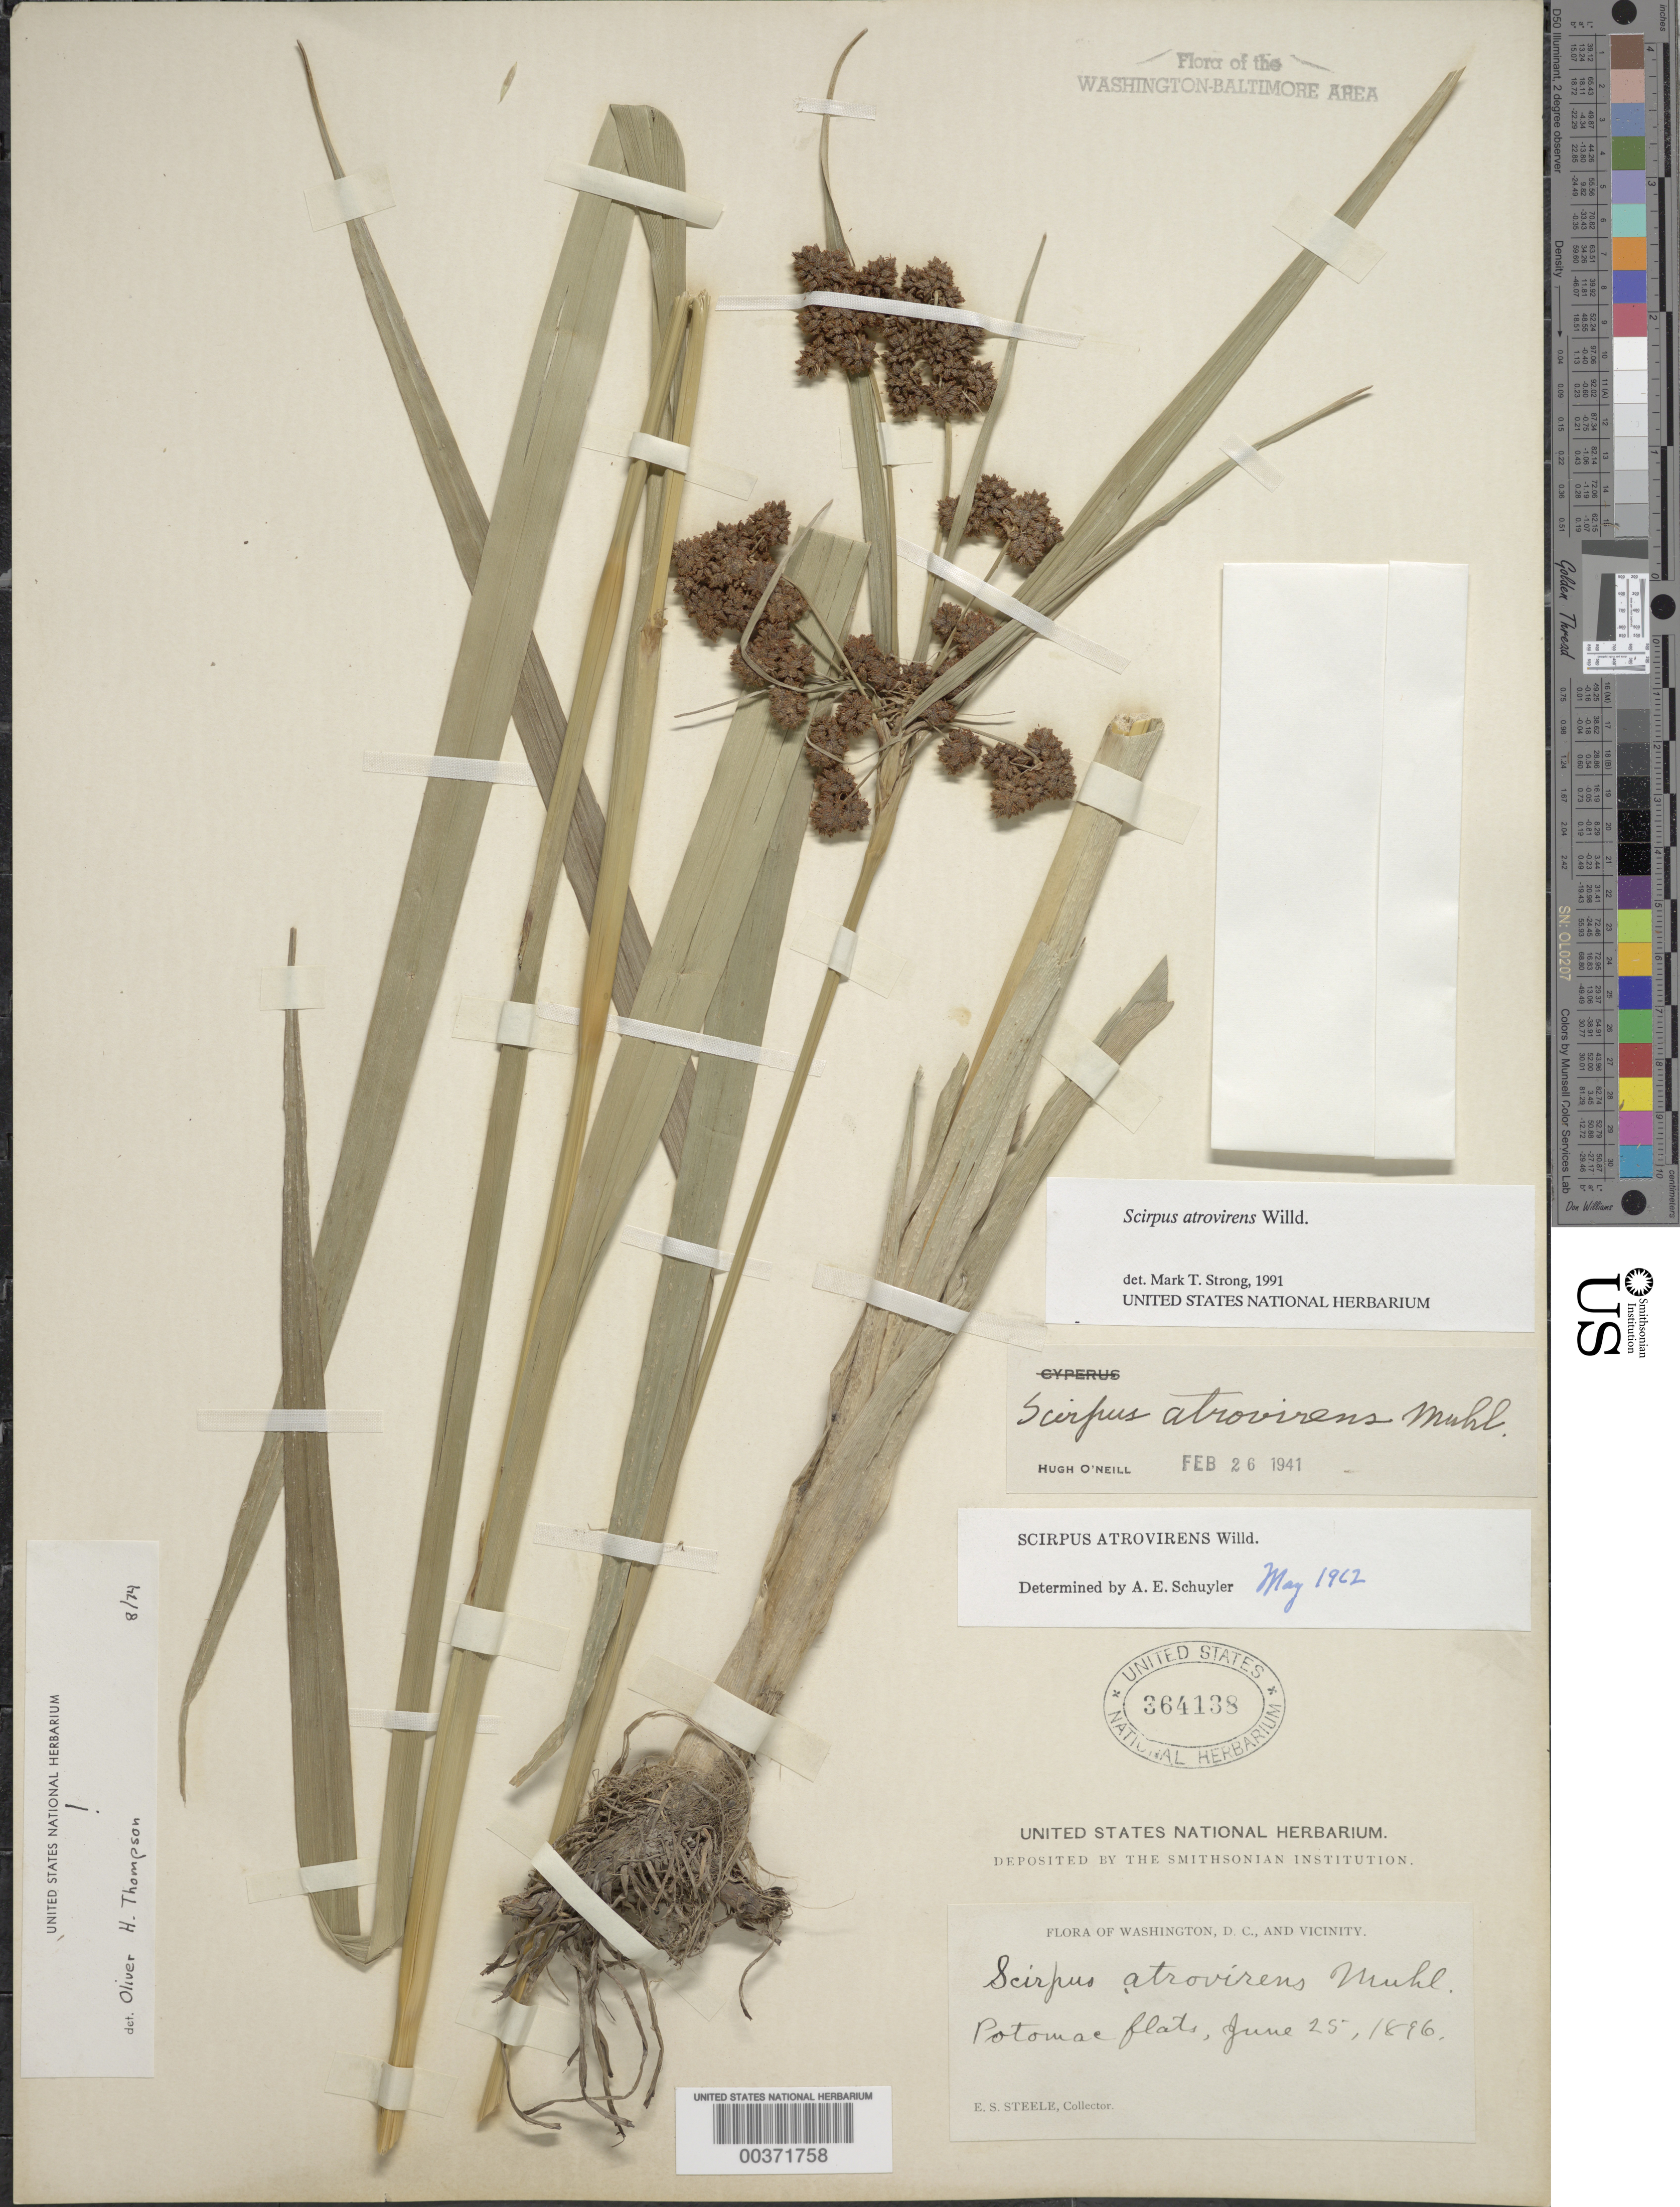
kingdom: Plantae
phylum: Tracheophyta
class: Liliopsida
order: Poales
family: Cyperaceae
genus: Scirpus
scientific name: Scirpus atrovirens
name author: Willd.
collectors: E. Steele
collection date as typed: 25 Jun 1896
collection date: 1896-06-25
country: United States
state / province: District of Columbia / Maryland / Virginia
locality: Potomac flats C. & O. Canal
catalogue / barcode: US 364138